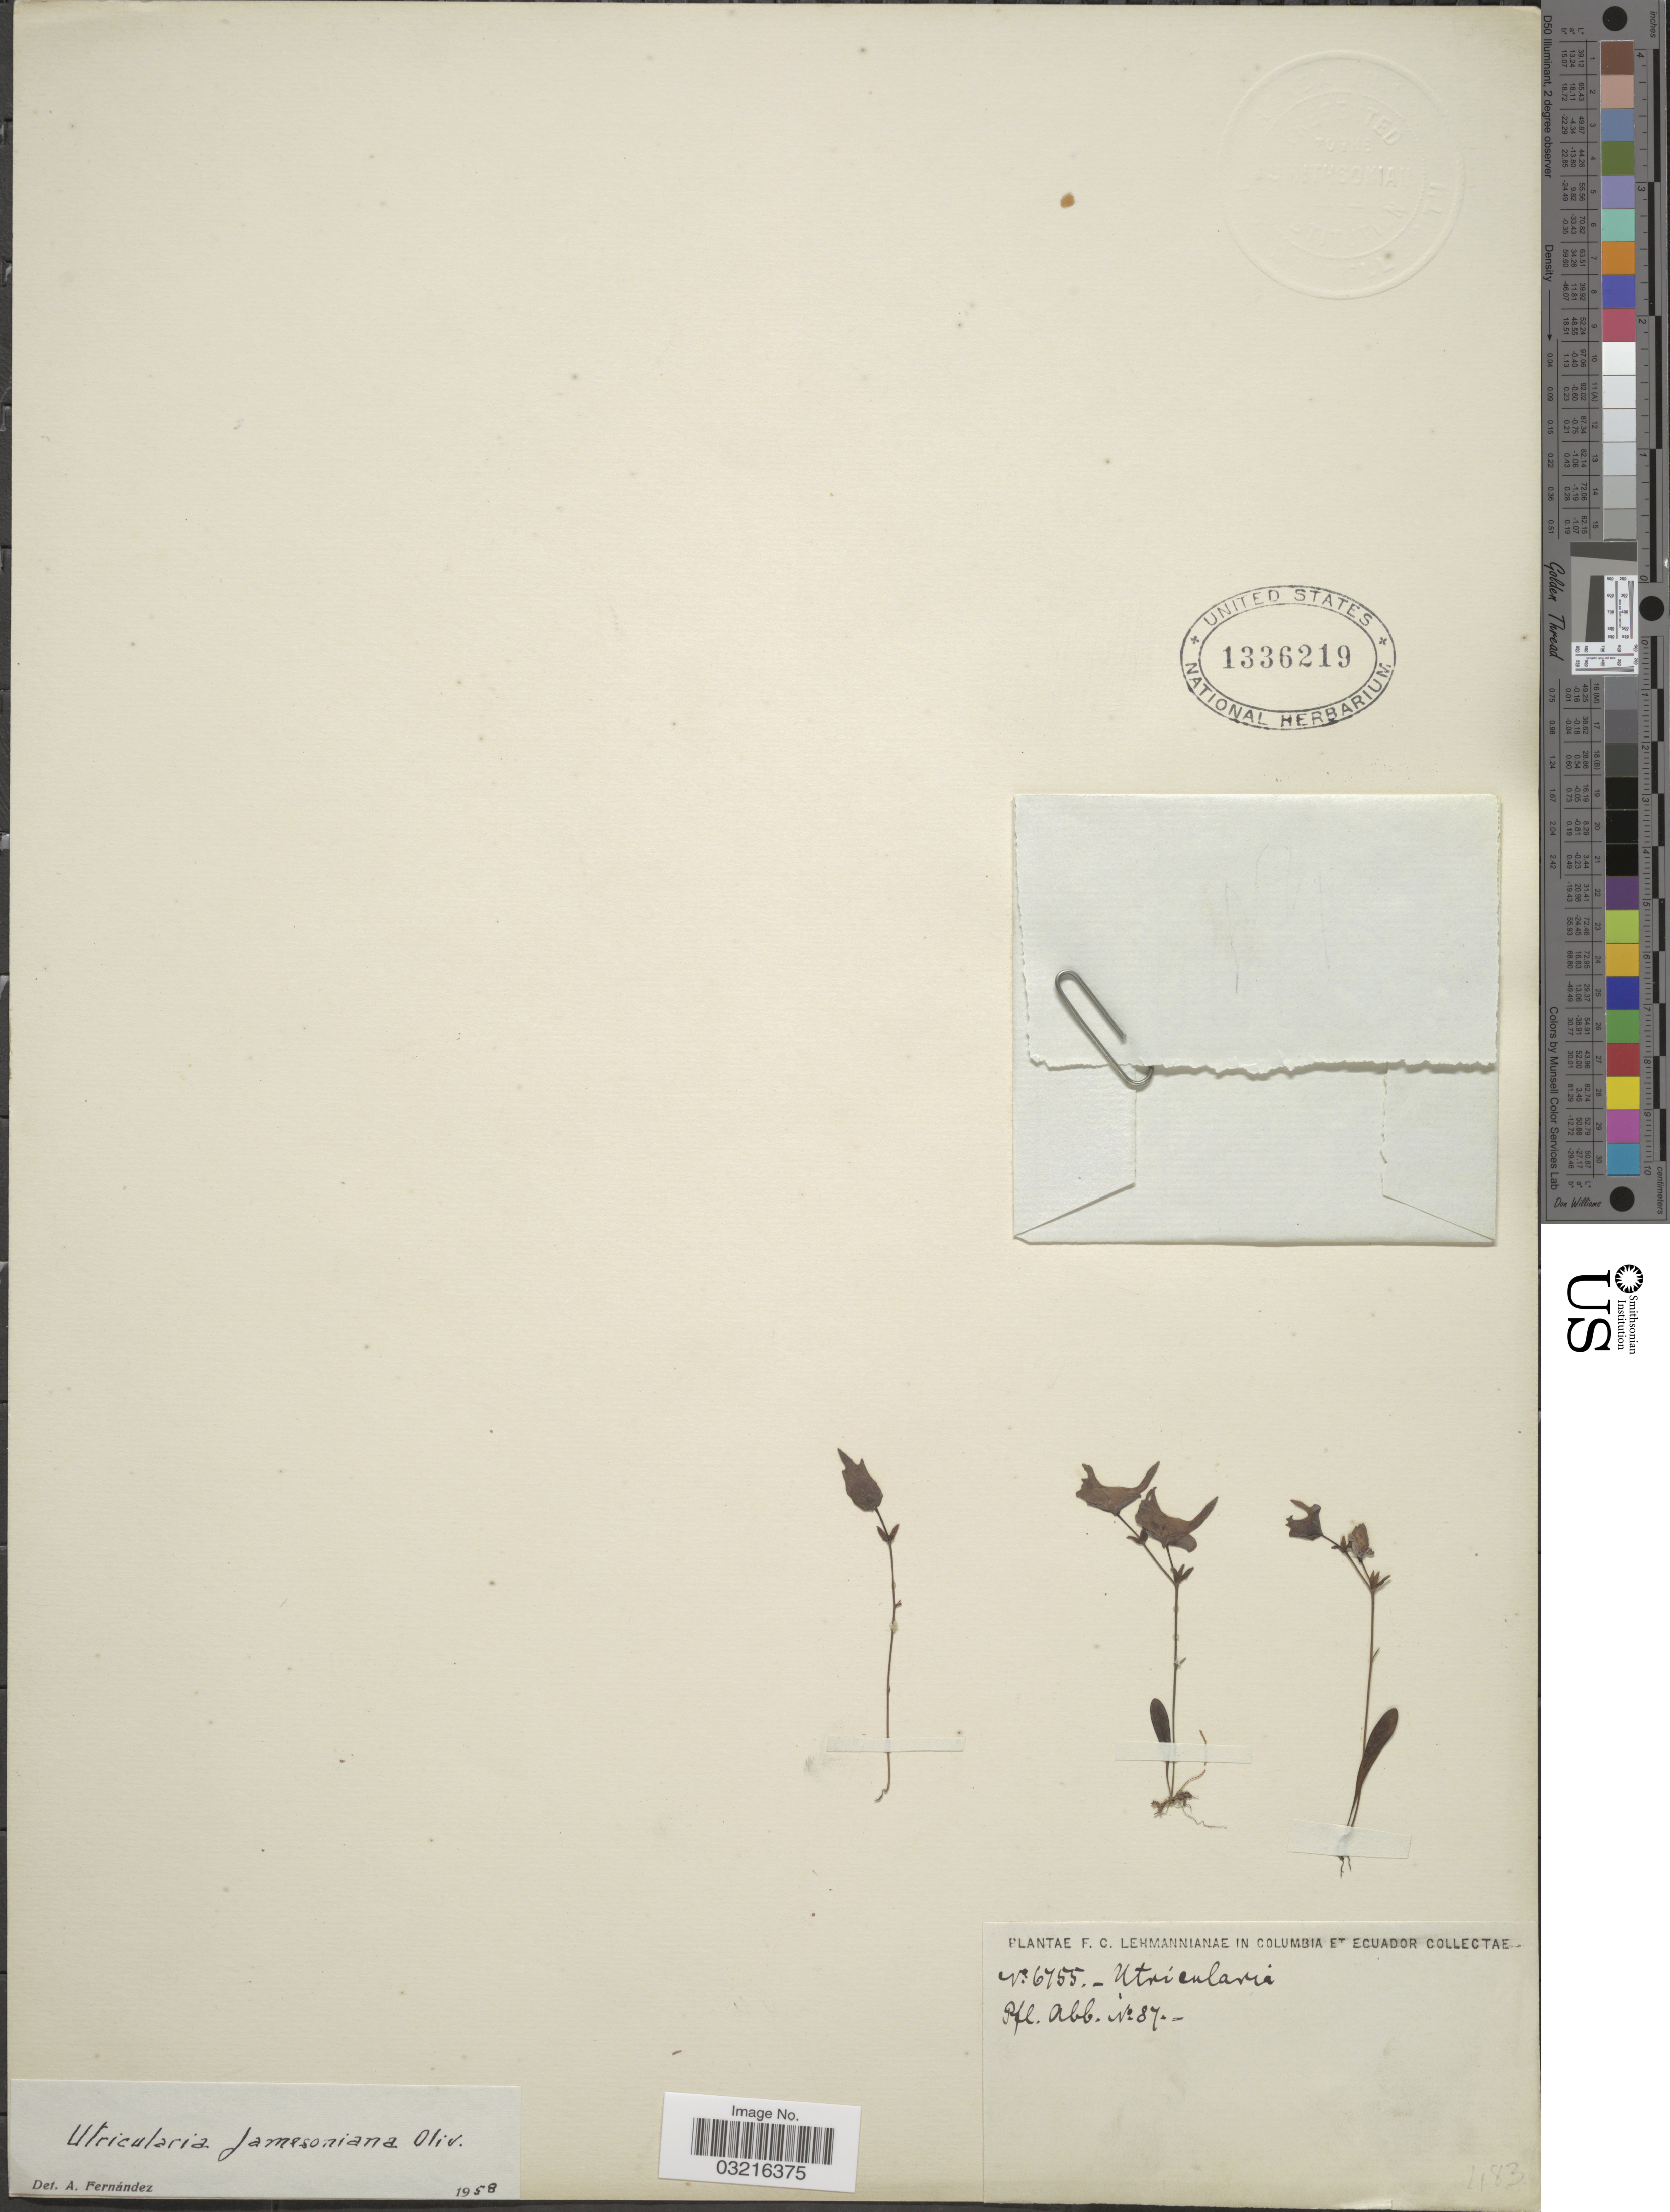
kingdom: Plantae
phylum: Tracheophyta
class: Magnoliopsida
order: Lamiales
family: Lentibulariaceae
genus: Utricularia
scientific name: Utricularia jamesoniana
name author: Oliv.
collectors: F. C. Lehmann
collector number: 6755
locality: Columbia et Ecuador.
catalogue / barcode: US 1336219